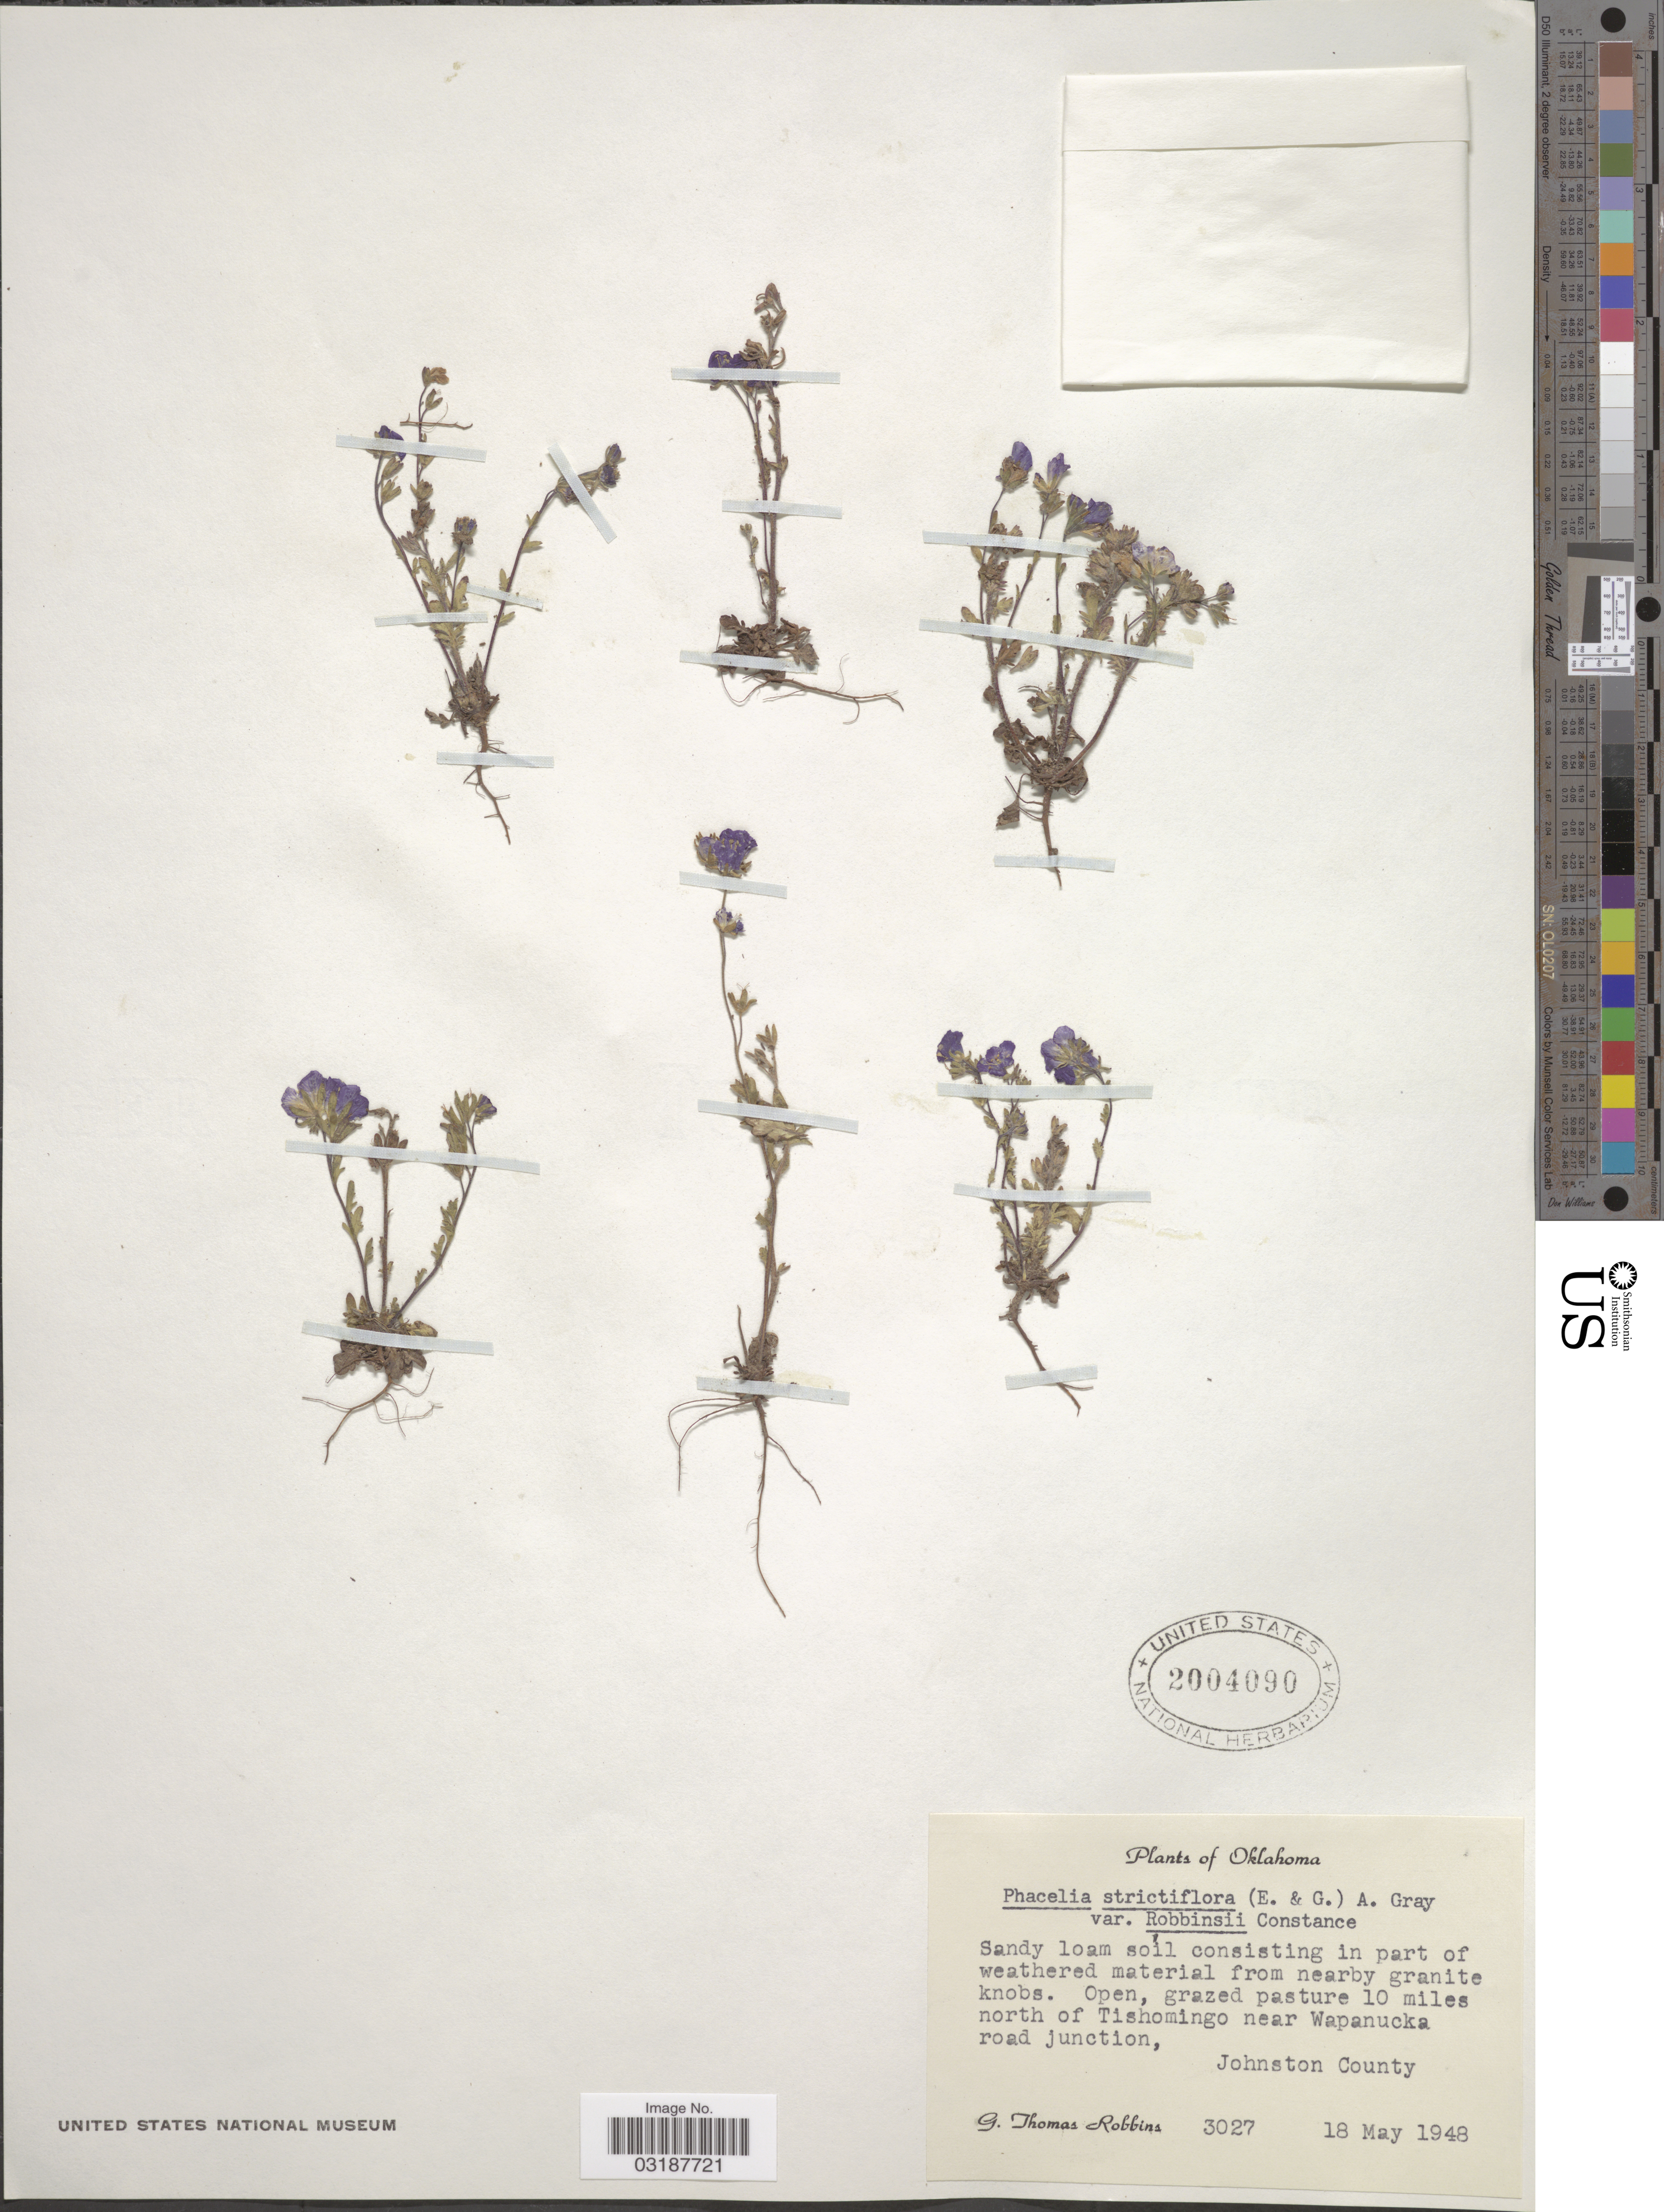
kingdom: Plantae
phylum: Tracheophyta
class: Magnoliopsida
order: Boraginales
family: Hydrophyllaceae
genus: Phacelia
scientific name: Phacelia strictiflora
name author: (Engelm. & A. Gray) A. Gray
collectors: G. T. Robbins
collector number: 3027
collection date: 1948-05-18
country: United States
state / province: Oklahoma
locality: Open, grazed pasture 10 miles north of Tishomingo near Wapanucka road junction, Johnston County.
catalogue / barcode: US 2004090